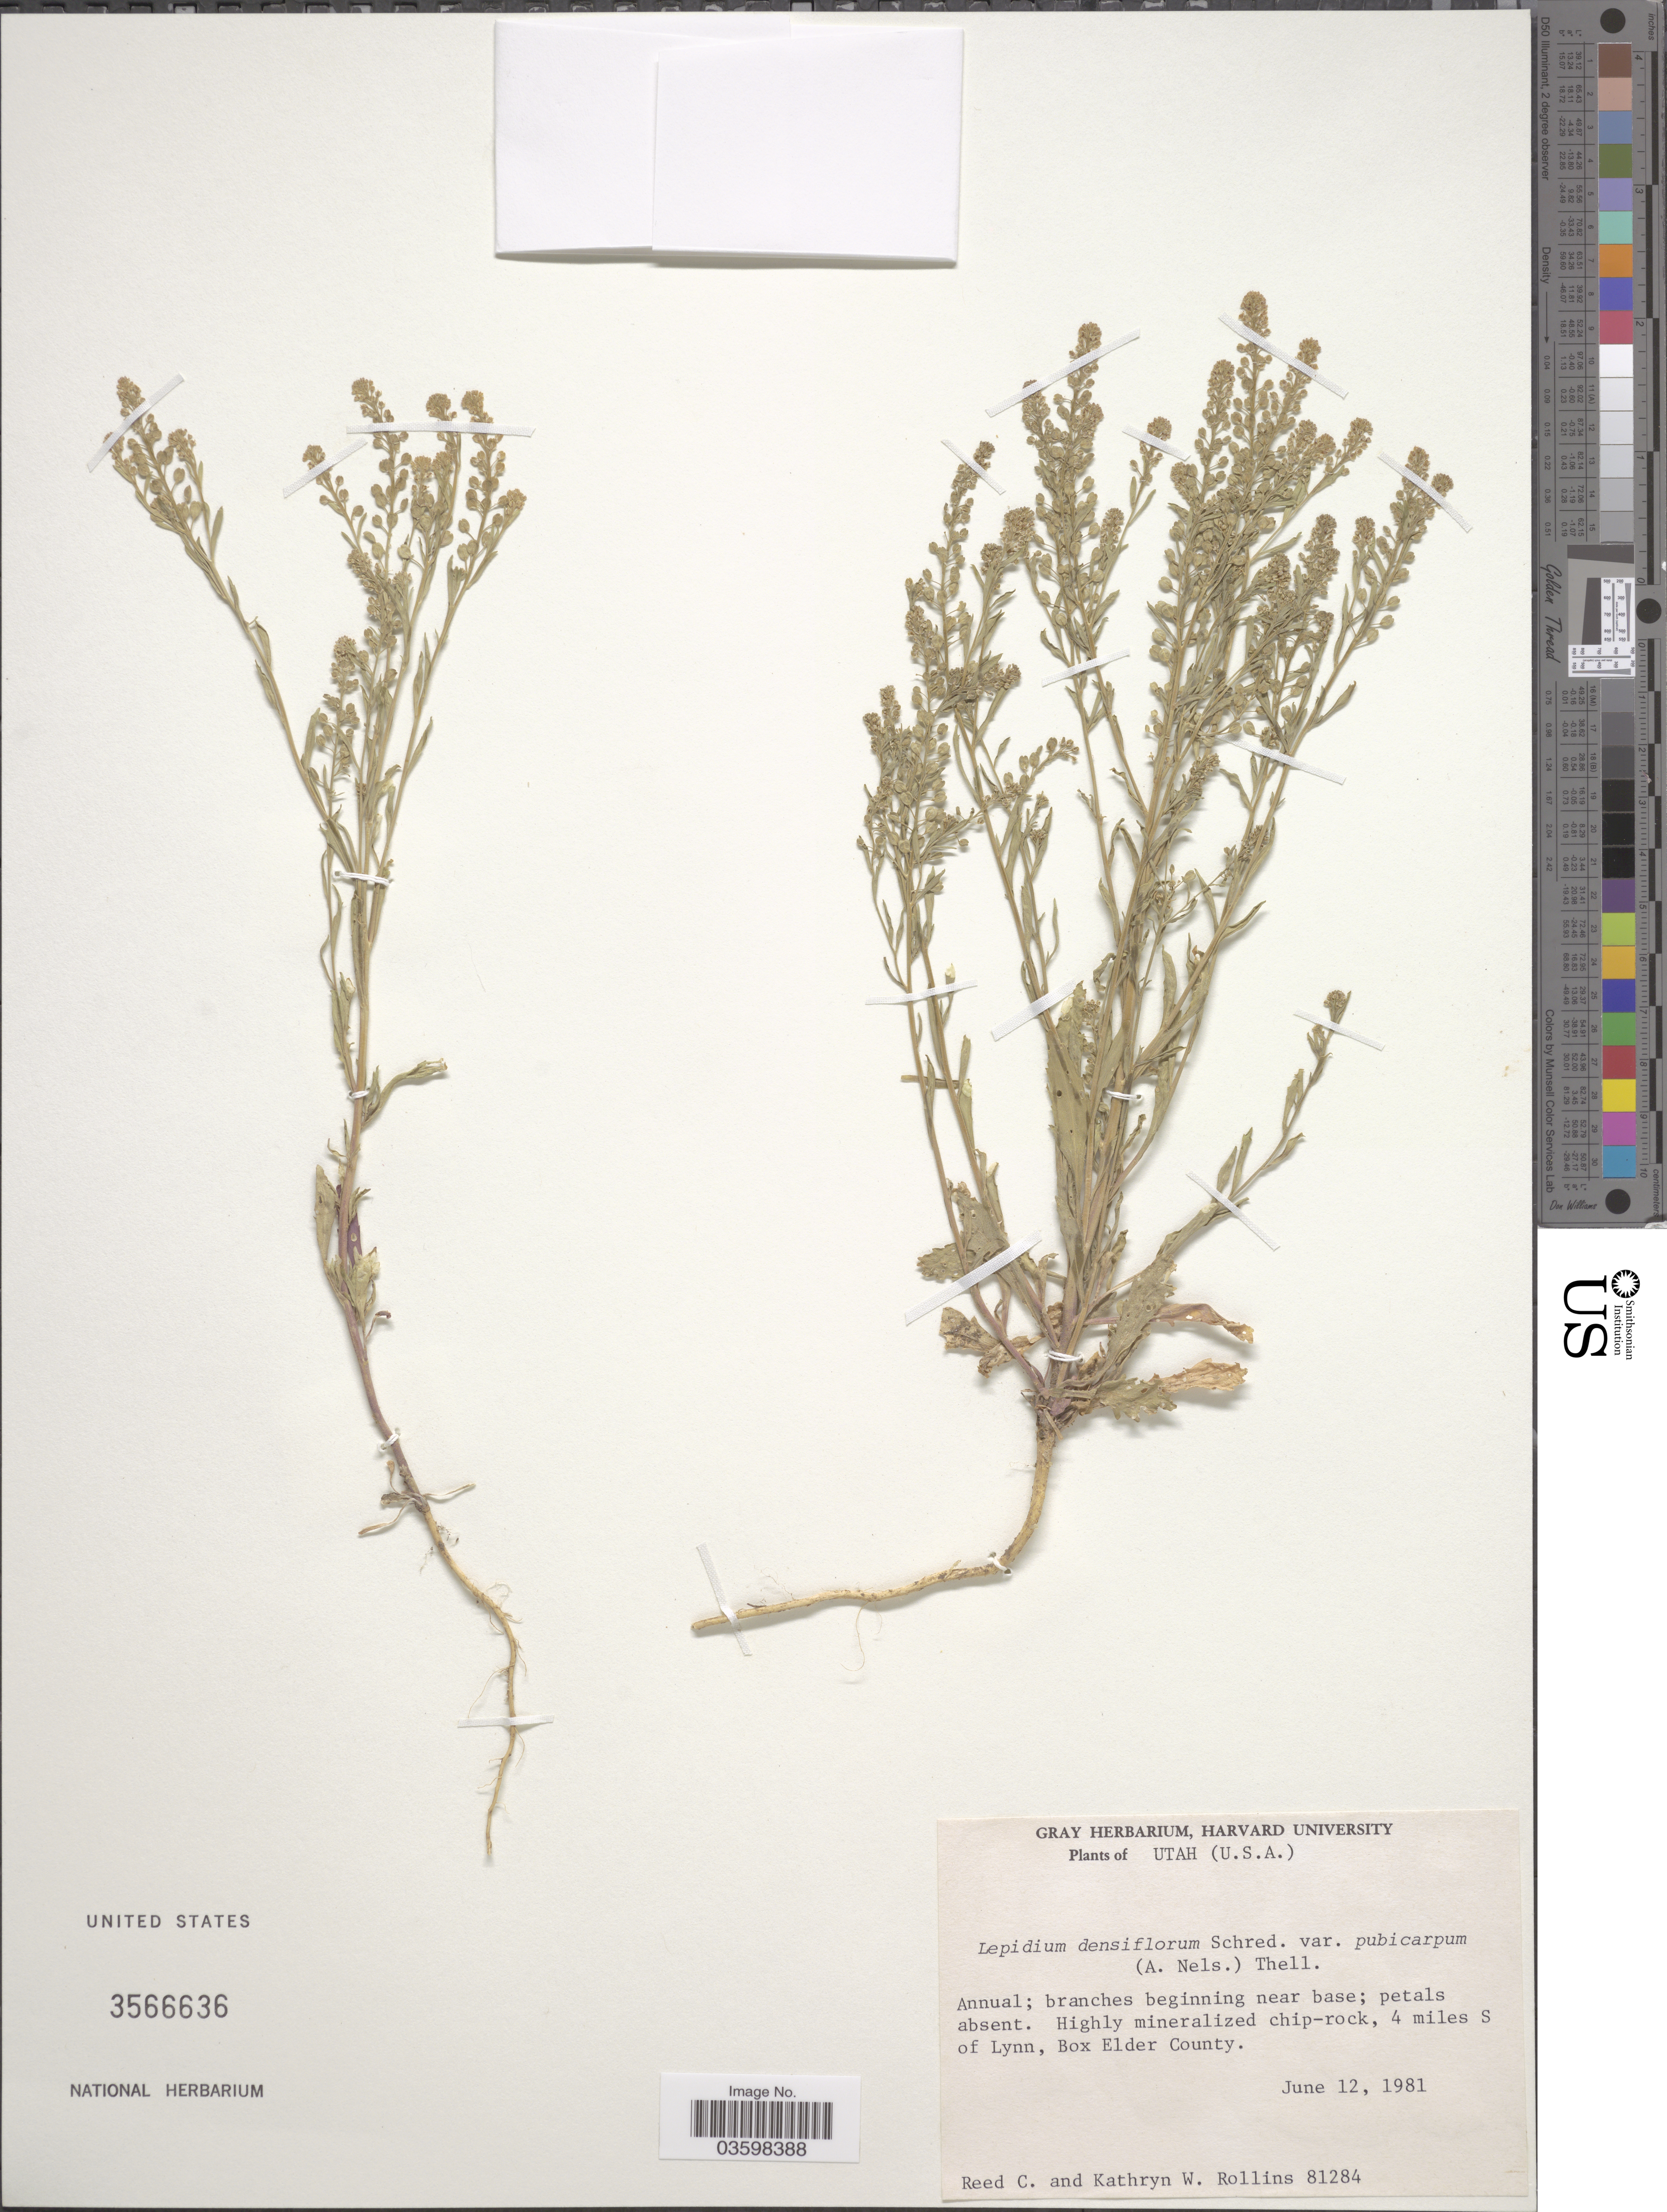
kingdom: Plantae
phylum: Tracheophyta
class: Magnoliopsida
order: Brassicales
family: Brassicaceae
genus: Lepidium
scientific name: Lepidium densiflorum var. pubecarpum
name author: (A. Nelson) Thell.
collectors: R. C. Rollins & K. W. Rollins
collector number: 81284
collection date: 1981-06-12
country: United States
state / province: Utah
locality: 4 miles S of Lynn, Box Elder County.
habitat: highly mineralized chip-rock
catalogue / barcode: US 3566636